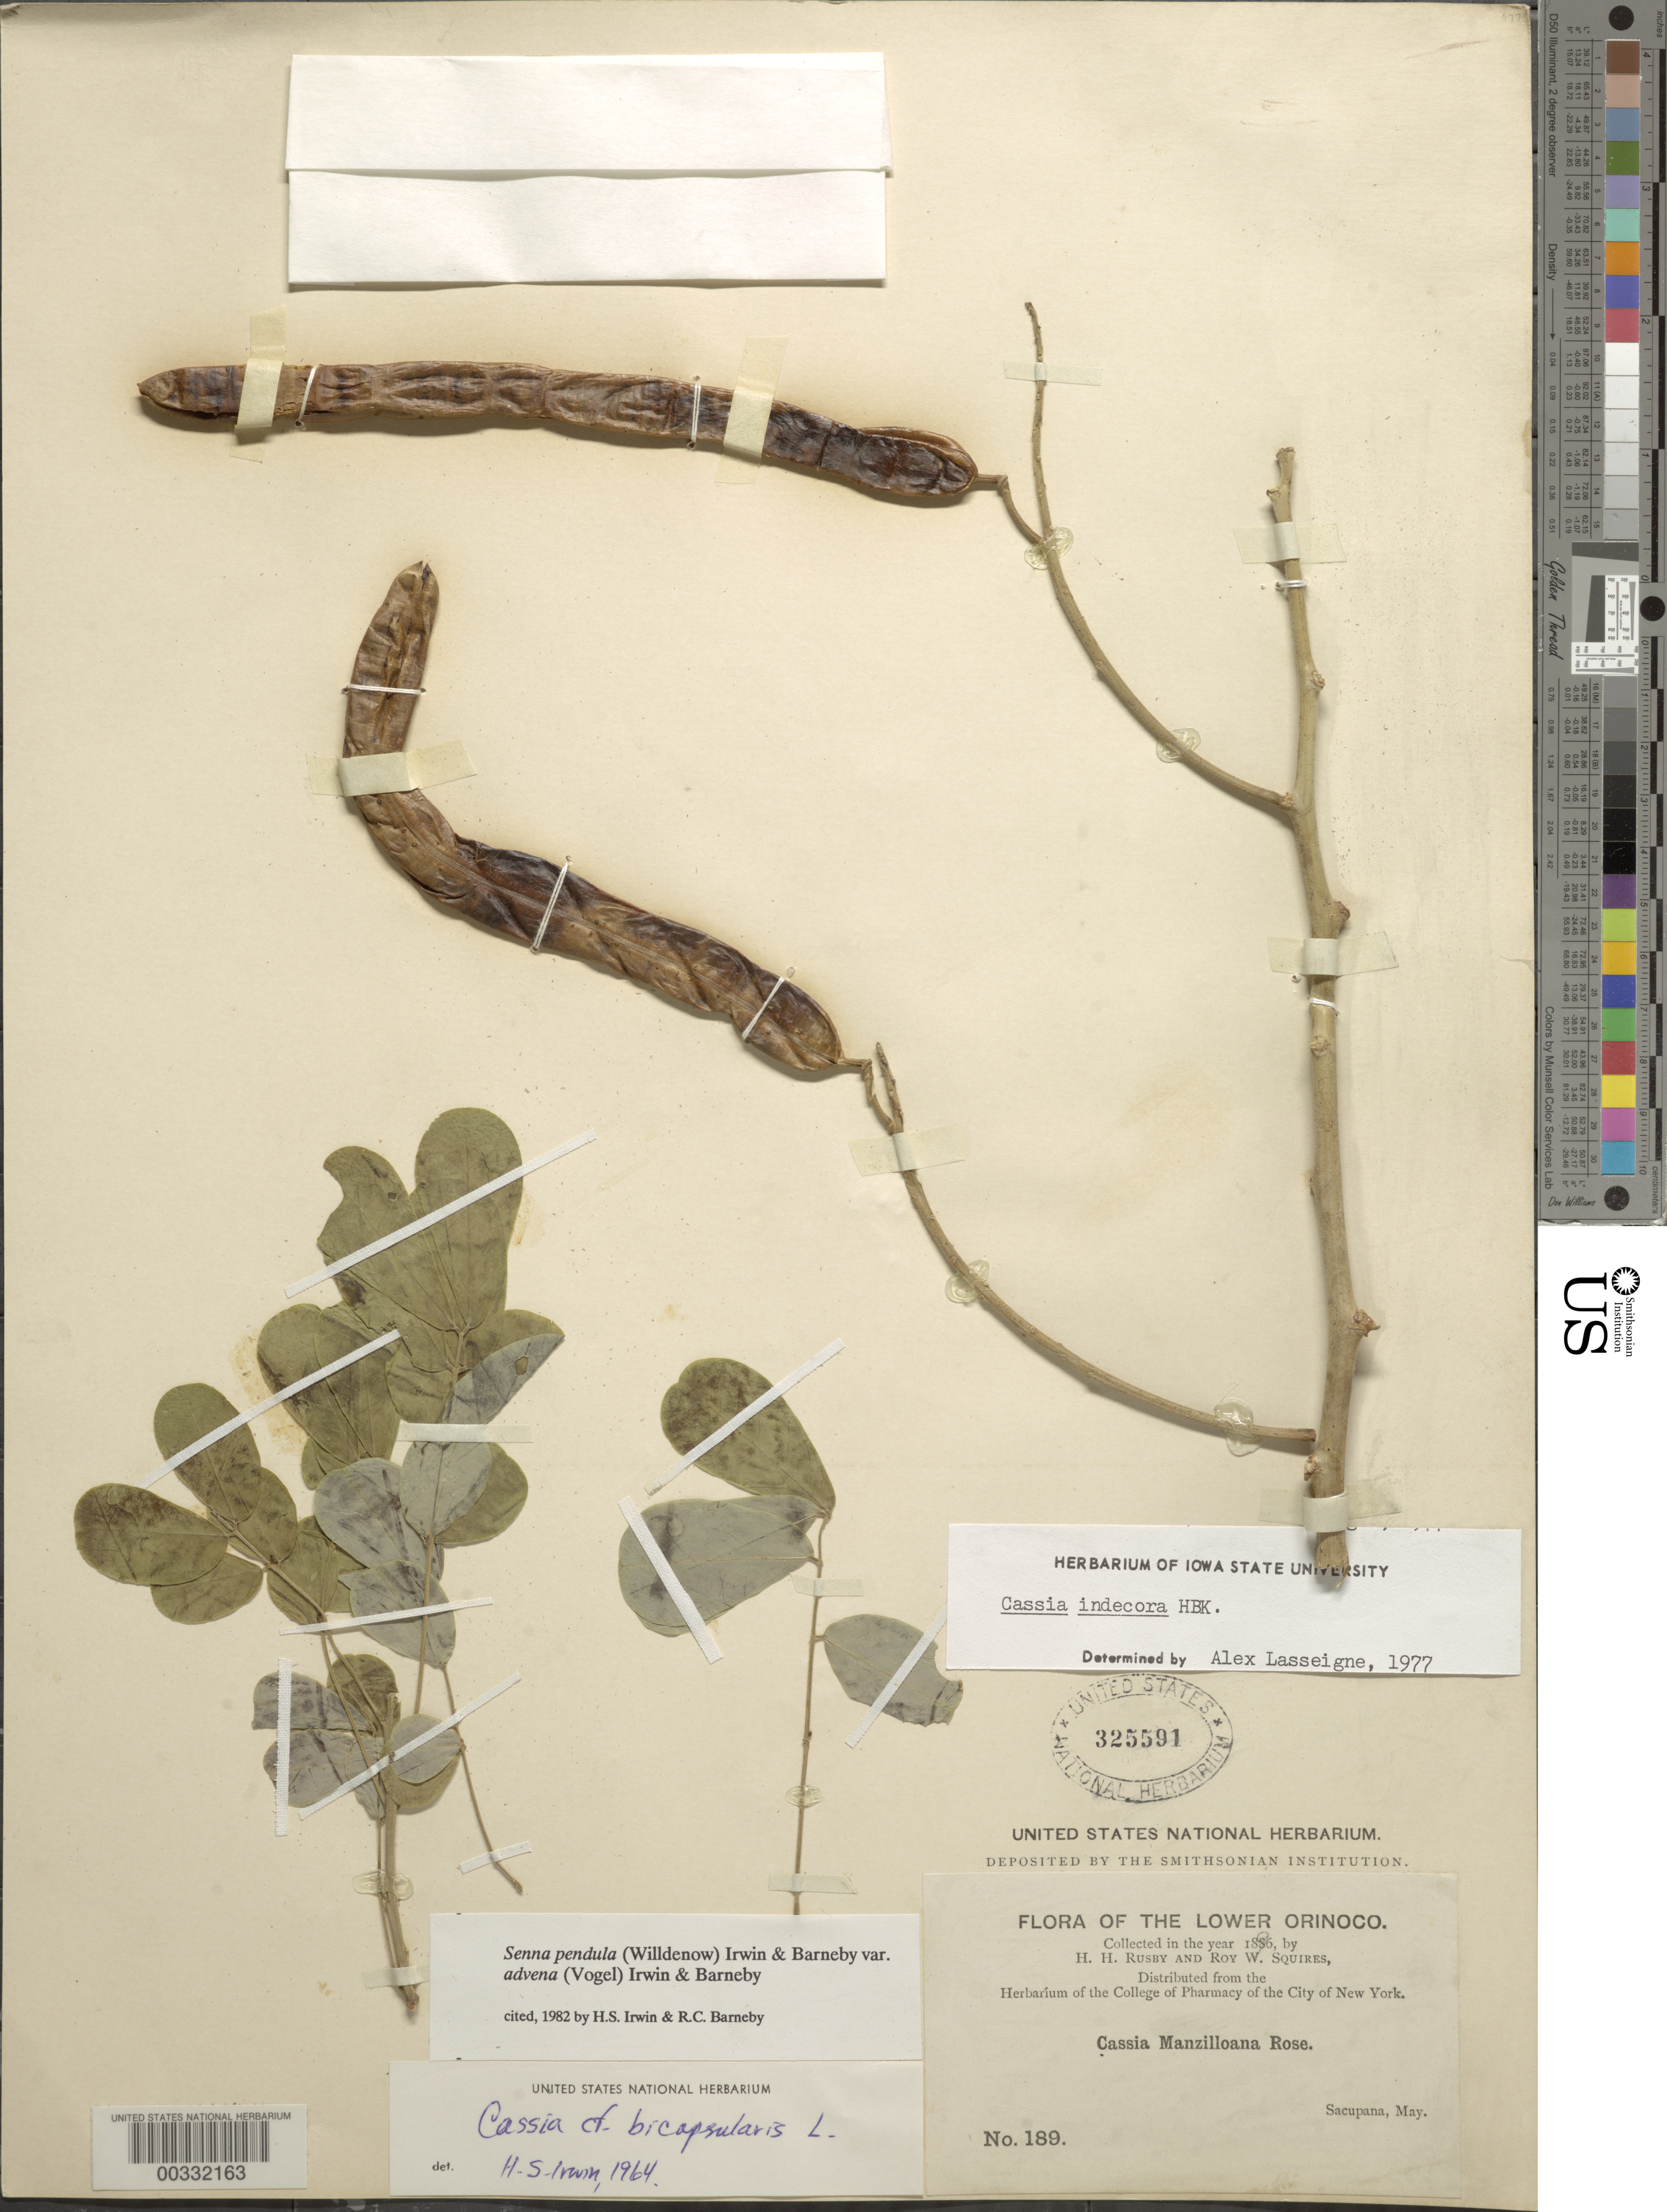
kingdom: Plantae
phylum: Tracheophyta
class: Magnoliopsida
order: Fabales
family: Fabaceae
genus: Senna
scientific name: Senna pendula var. advena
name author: (Vogel) H.S. Irwin & Barneby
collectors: H. H. Rusby & R. Squires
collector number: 189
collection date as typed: May 1896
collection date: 1896-05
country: Venezuela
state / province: Delta Amacuro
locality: Lower Orinoco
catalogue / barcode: US 325591